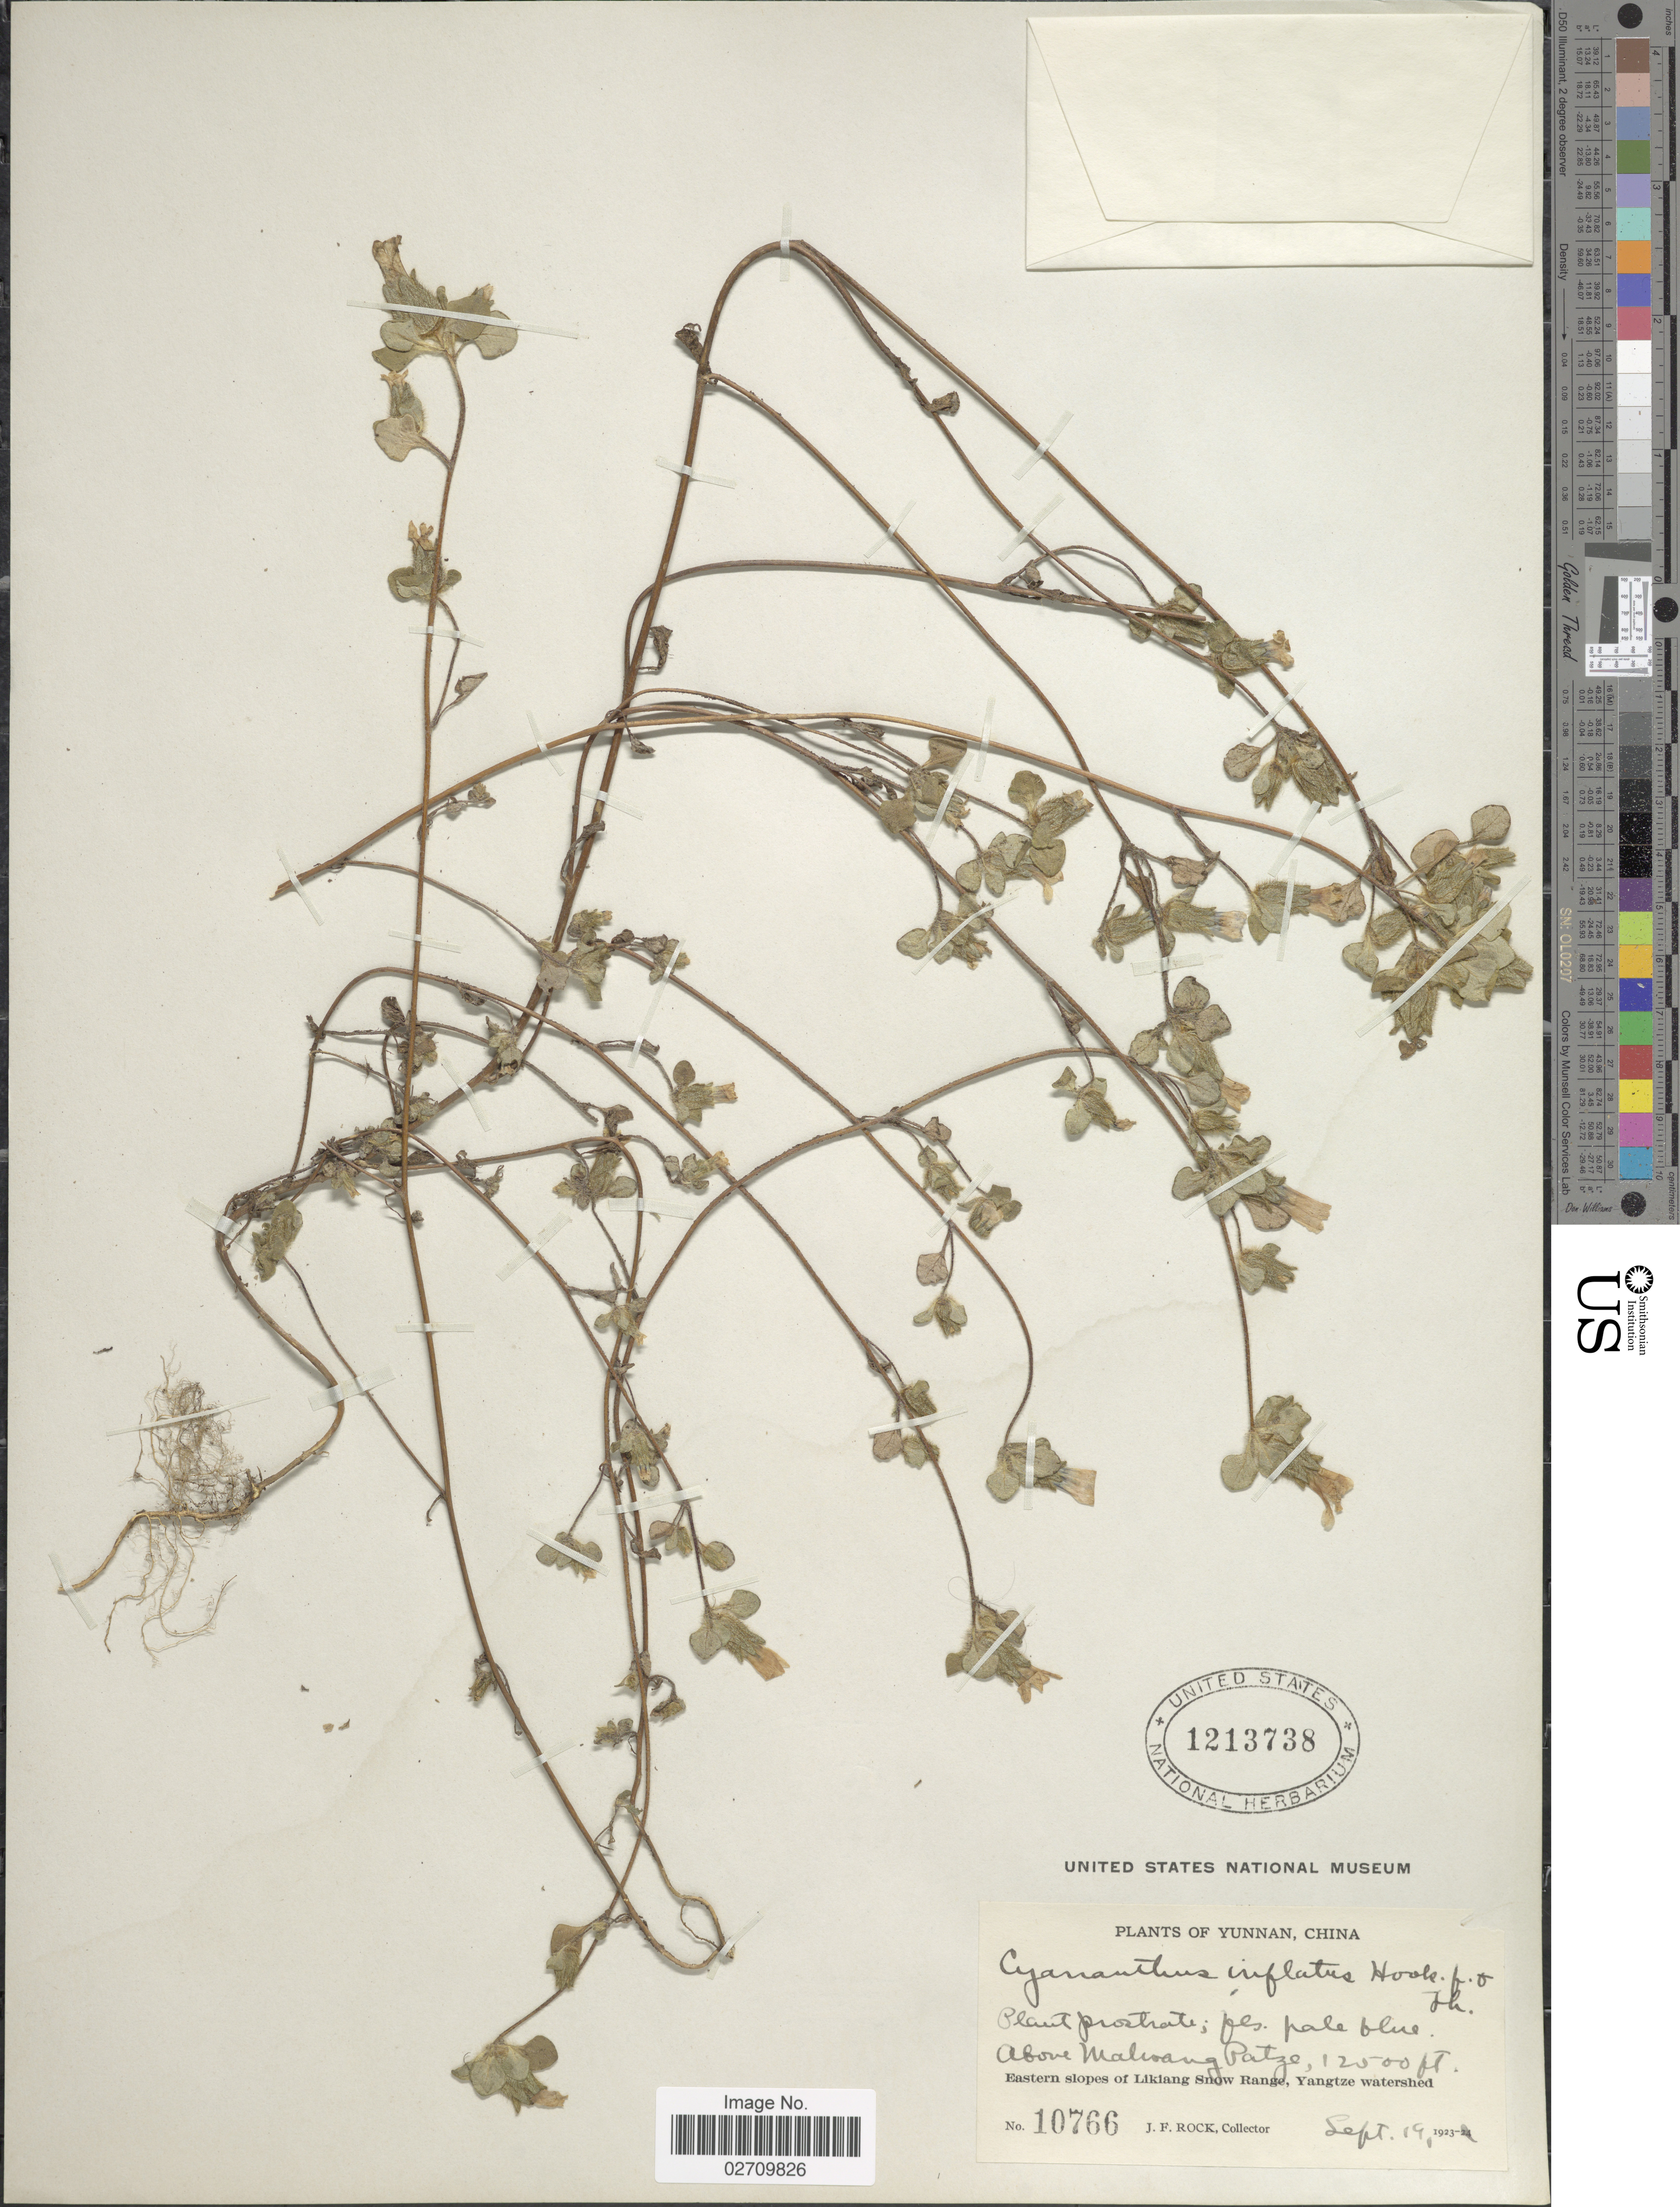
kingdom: Plantae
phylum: Tracheophyta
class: Magnoliopsida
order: Asterales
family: Campanulaceae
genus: Cyananthus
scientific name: Cyananthus inflatus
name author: Hook. f. & Thomson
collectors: J. F. Rock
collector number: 10766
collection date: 1923-09-19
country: China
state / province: Yunnan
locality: Above Mahoang Patze, Eastern slopes of Likiang Snow Range,Yangtze watershed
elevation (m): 3810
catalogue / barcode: US 1213738